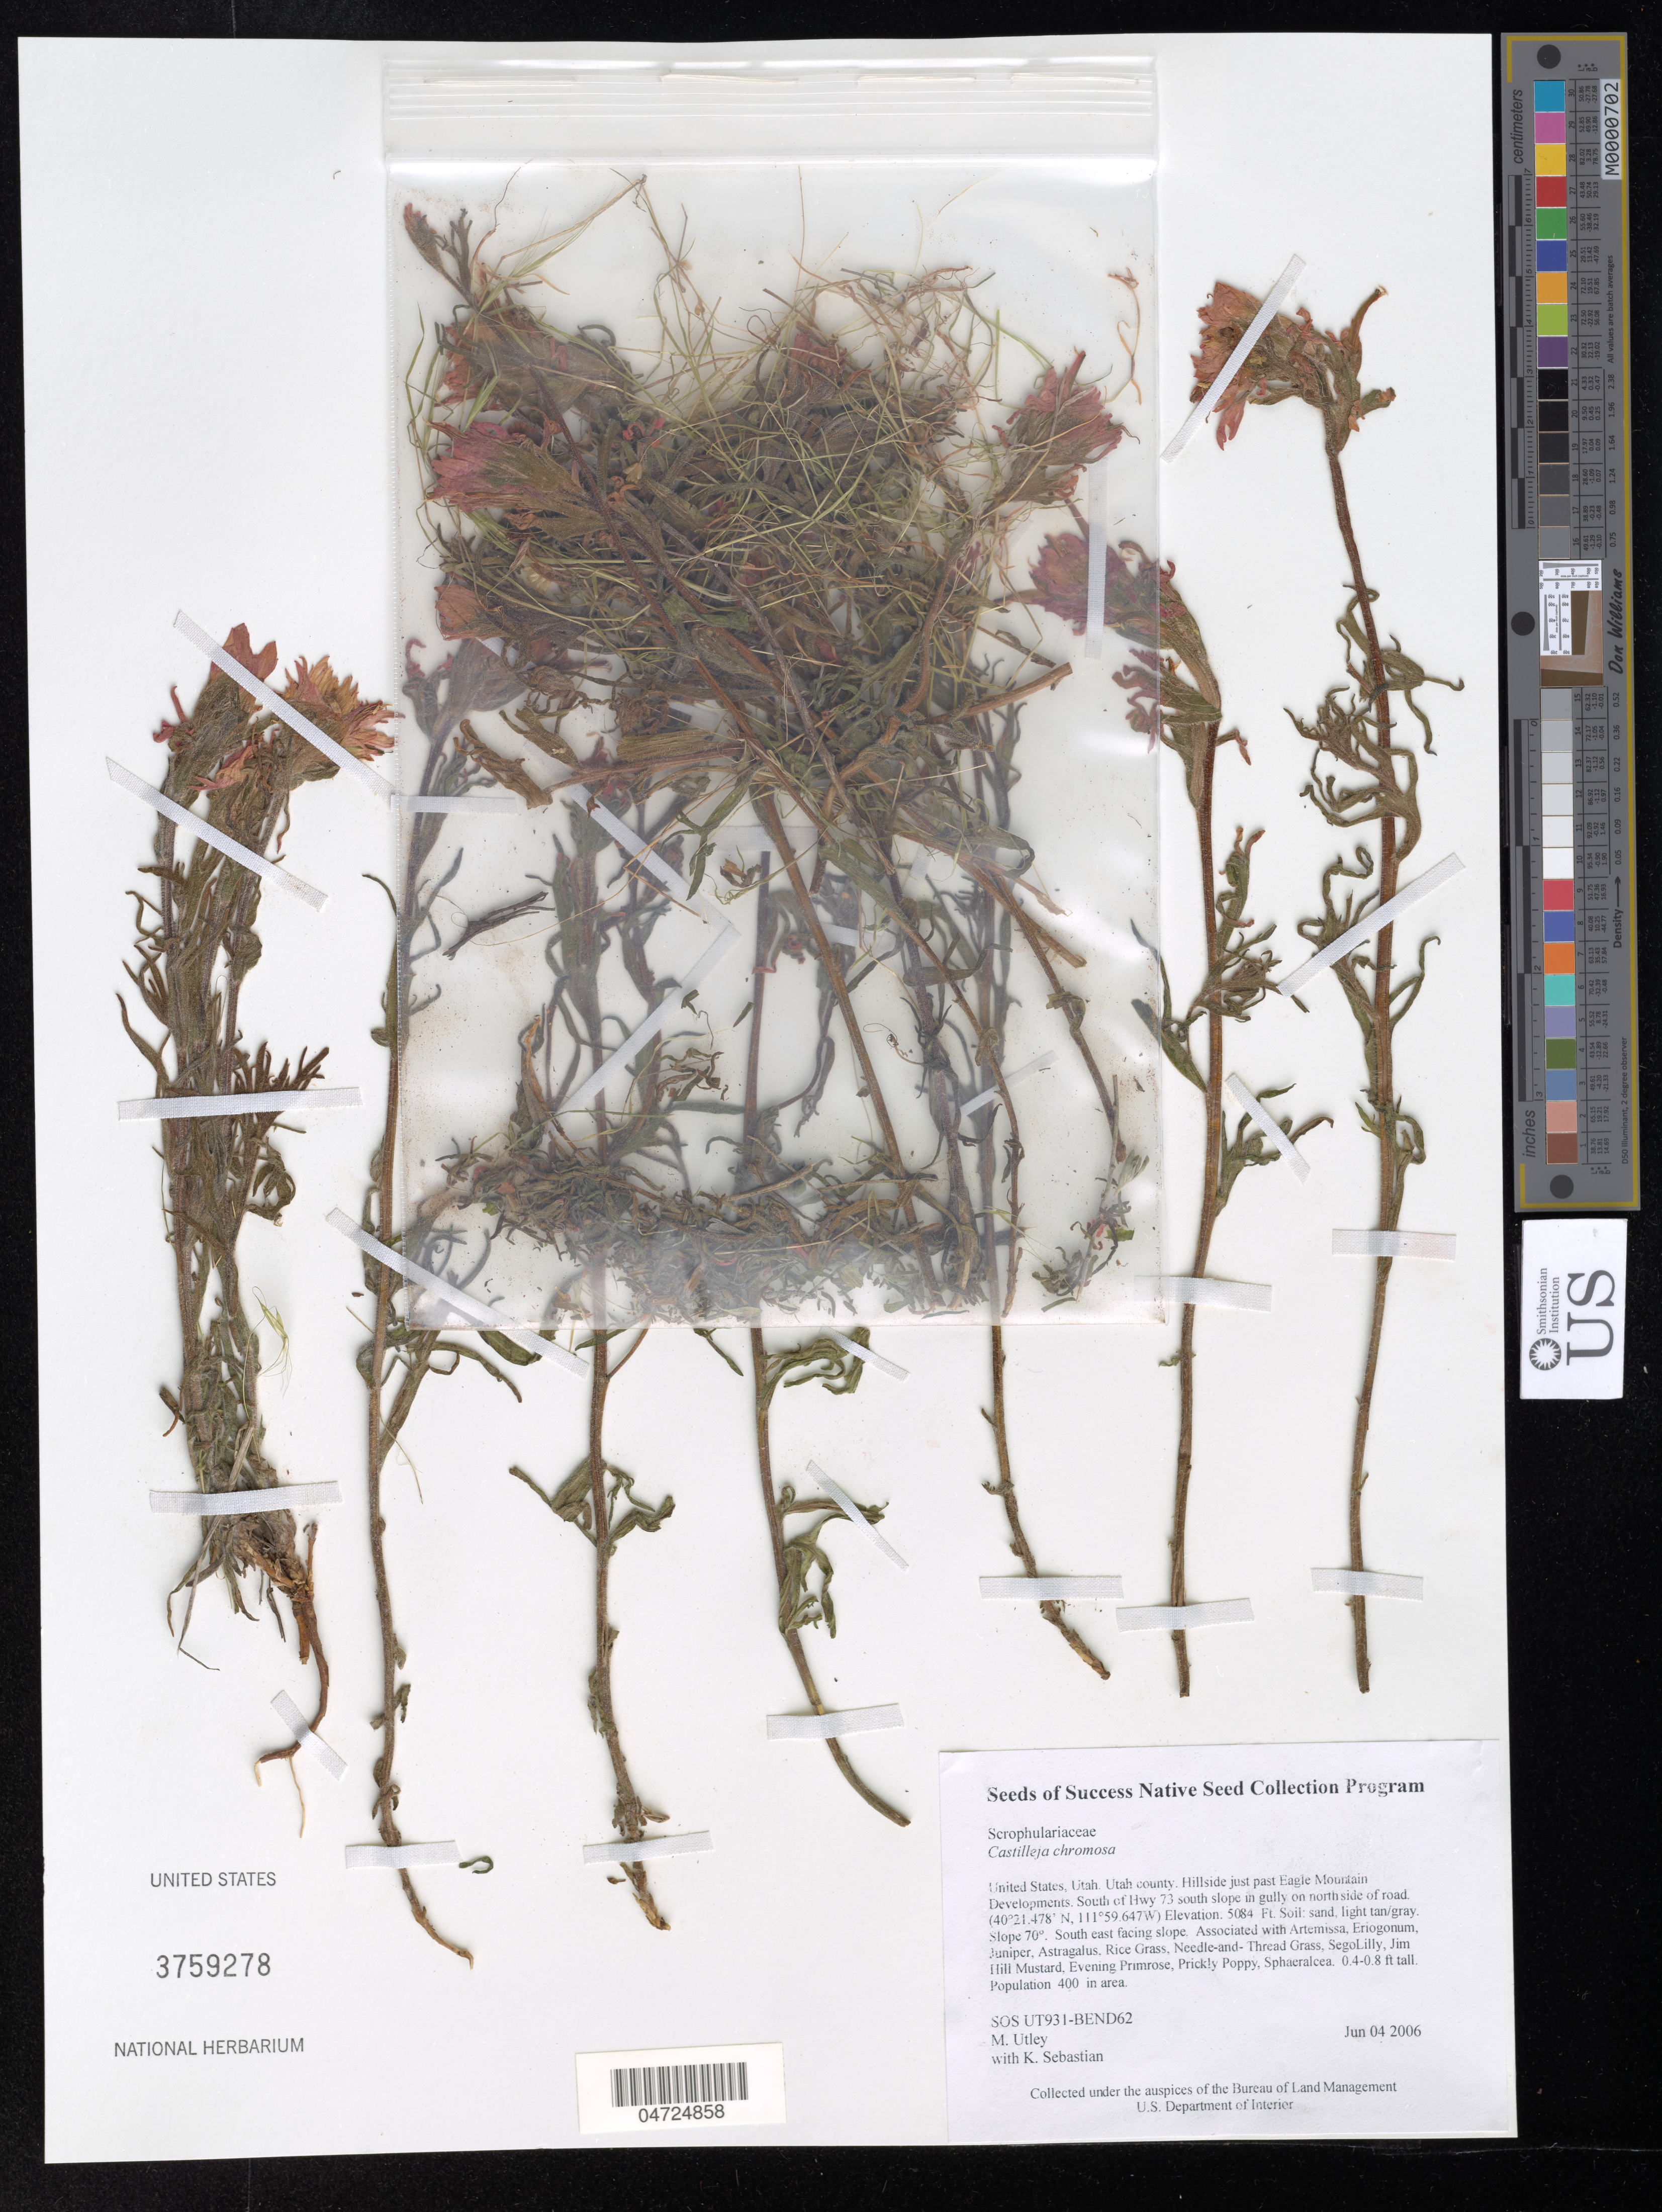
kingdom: Plantae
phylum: Tracheophyta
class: Magnoliopsida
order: Lamiales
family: Orobanchaceae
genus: Castilleja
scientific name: Castilleja chromosa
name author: A. Nelson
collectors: M. Utley & K. Sebastian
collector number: SOS UT931-BEND62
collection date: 2006-06-04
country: United States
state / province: Utah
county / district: Utah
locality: Utah county. Hillside just past Eagle Mountain Developments. South of Hwy 73 south slope in gully on north side of road.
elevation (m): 1550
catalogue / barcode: US 3759278